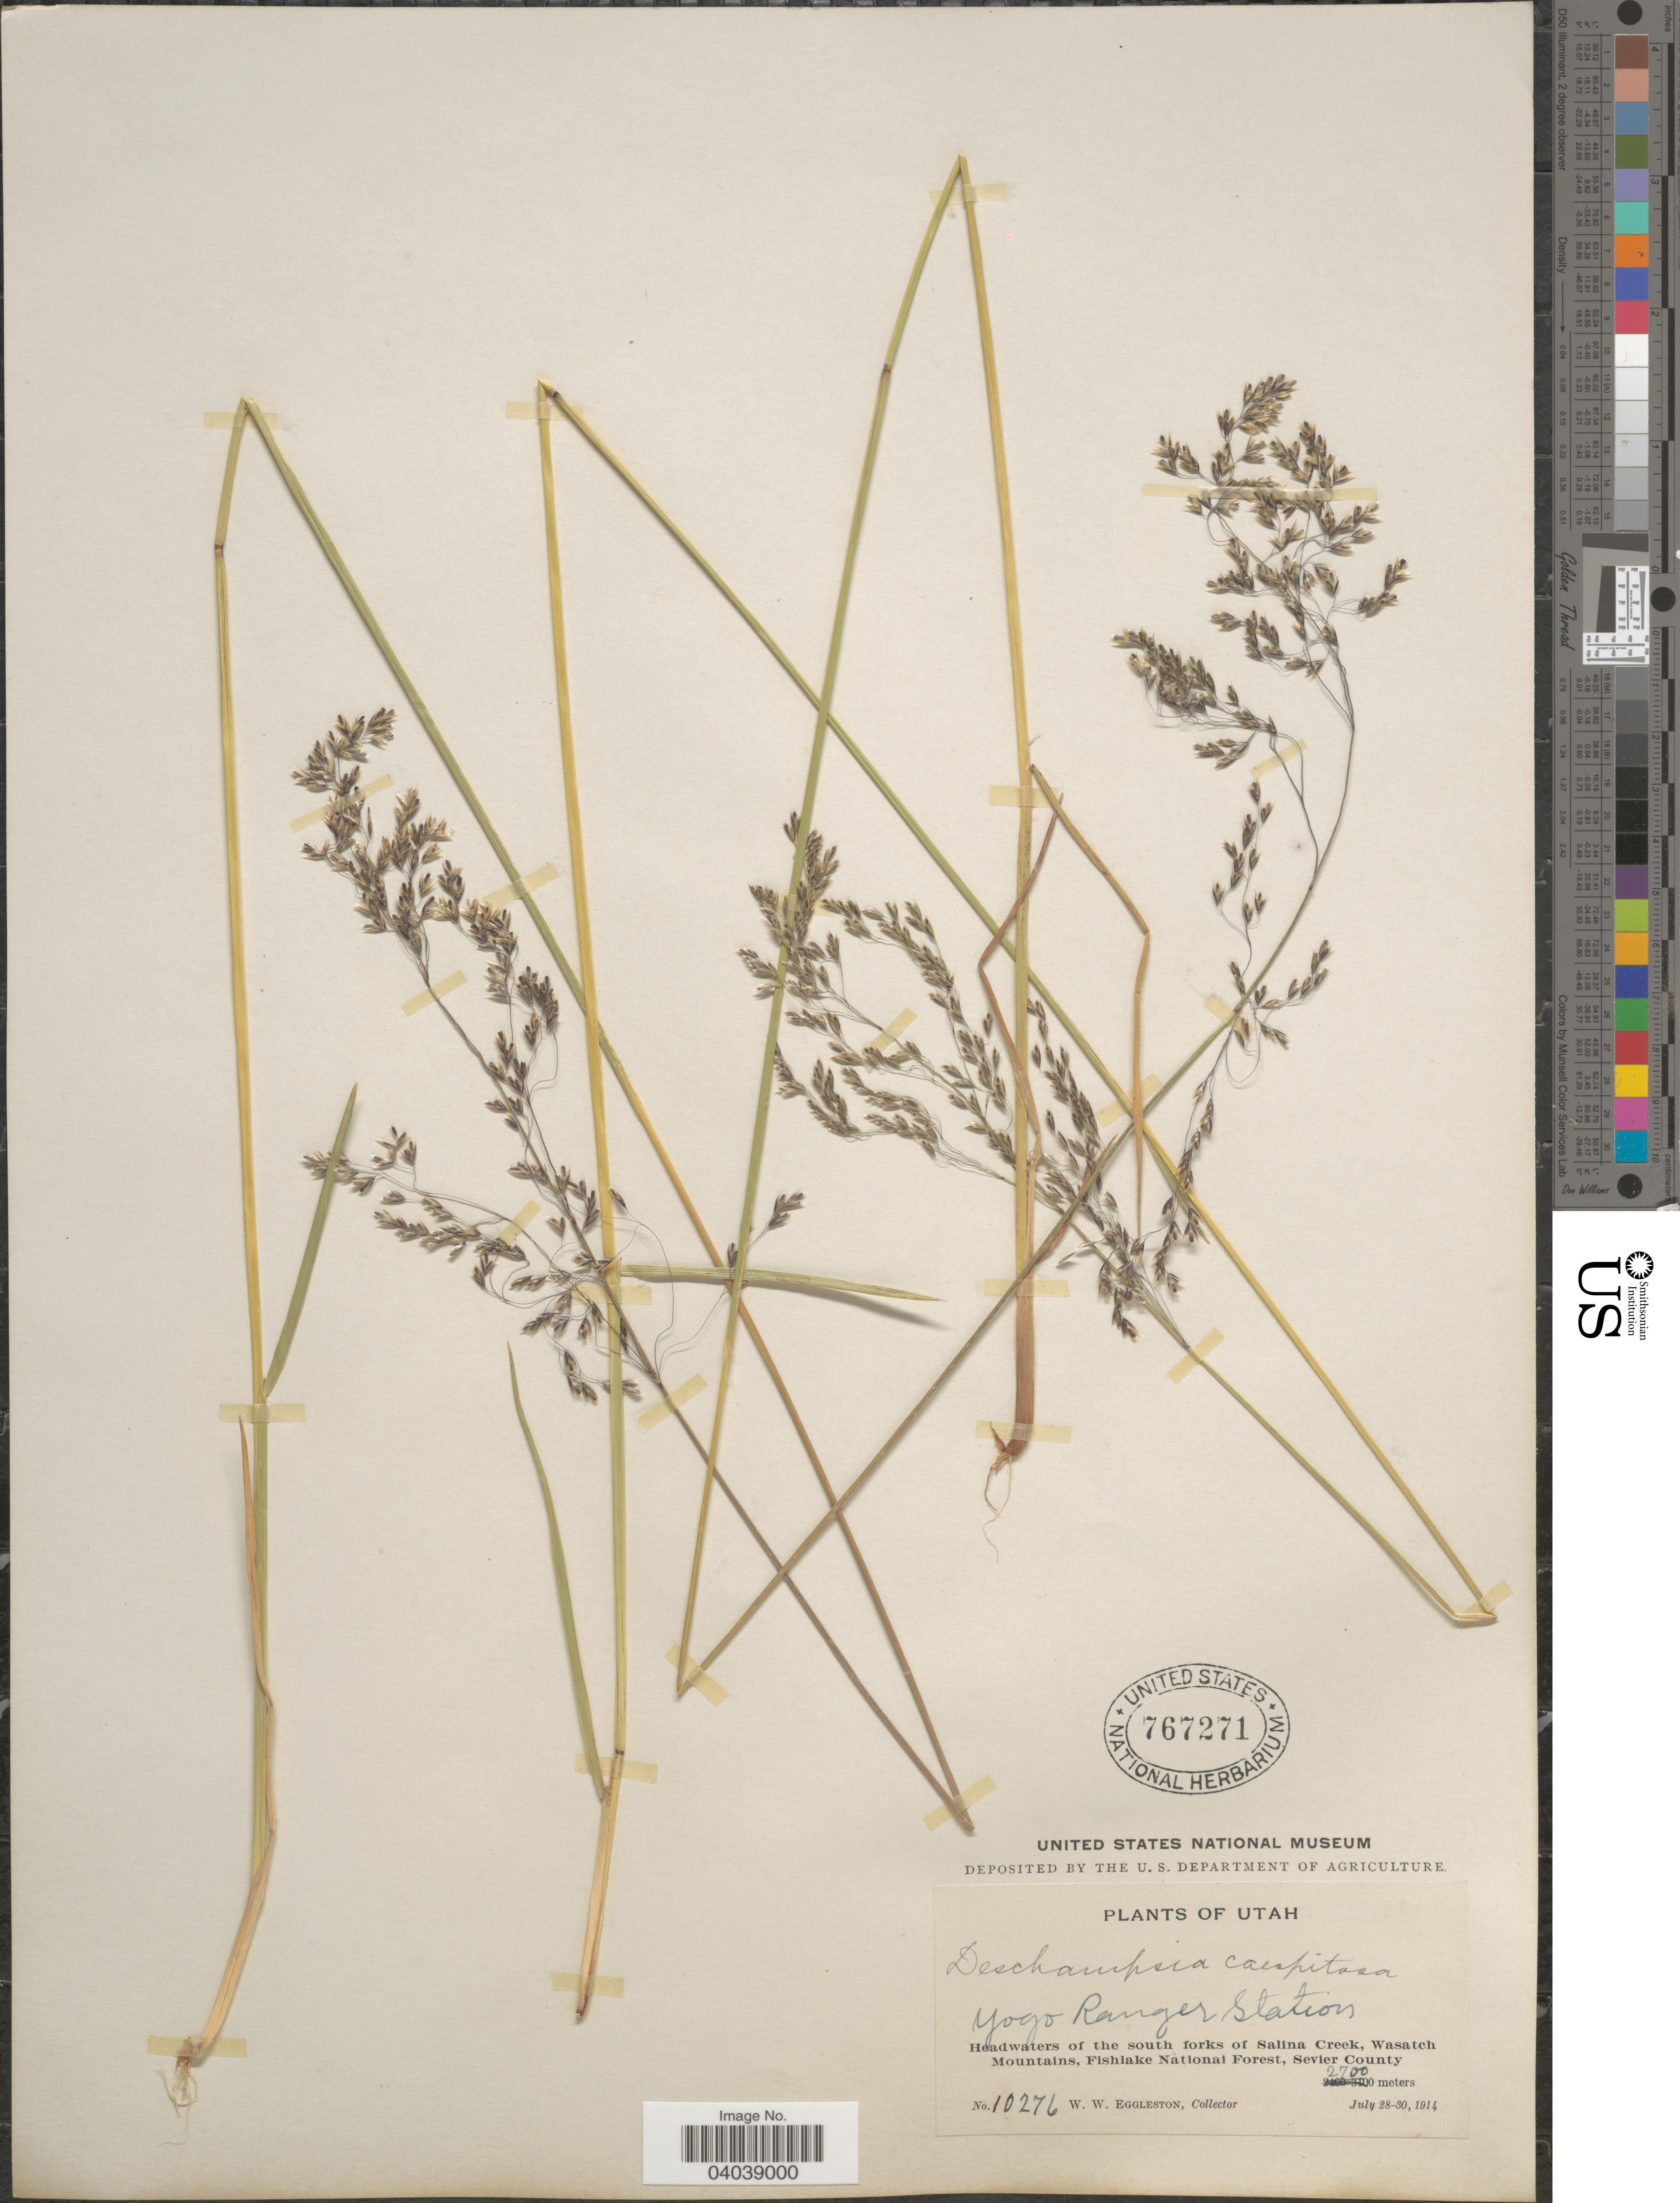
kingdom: Plantae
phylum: Tracheophyta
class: Liliopsida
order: Poales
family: Poaceae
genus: Deschampsia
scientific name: Deschampsia cespitosa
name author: (L.) P. Beauv.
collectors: W. W. Eggleston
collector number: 10276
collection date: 1914-07-28/1914-07-30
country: United States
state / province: Utah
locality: Yogo Ranger Station. Headwaters of the south forks of Salina Creek, Wasatch Mountains, Fishlake National Forest, Sevier County.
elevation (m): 2700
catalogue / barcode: US 767271